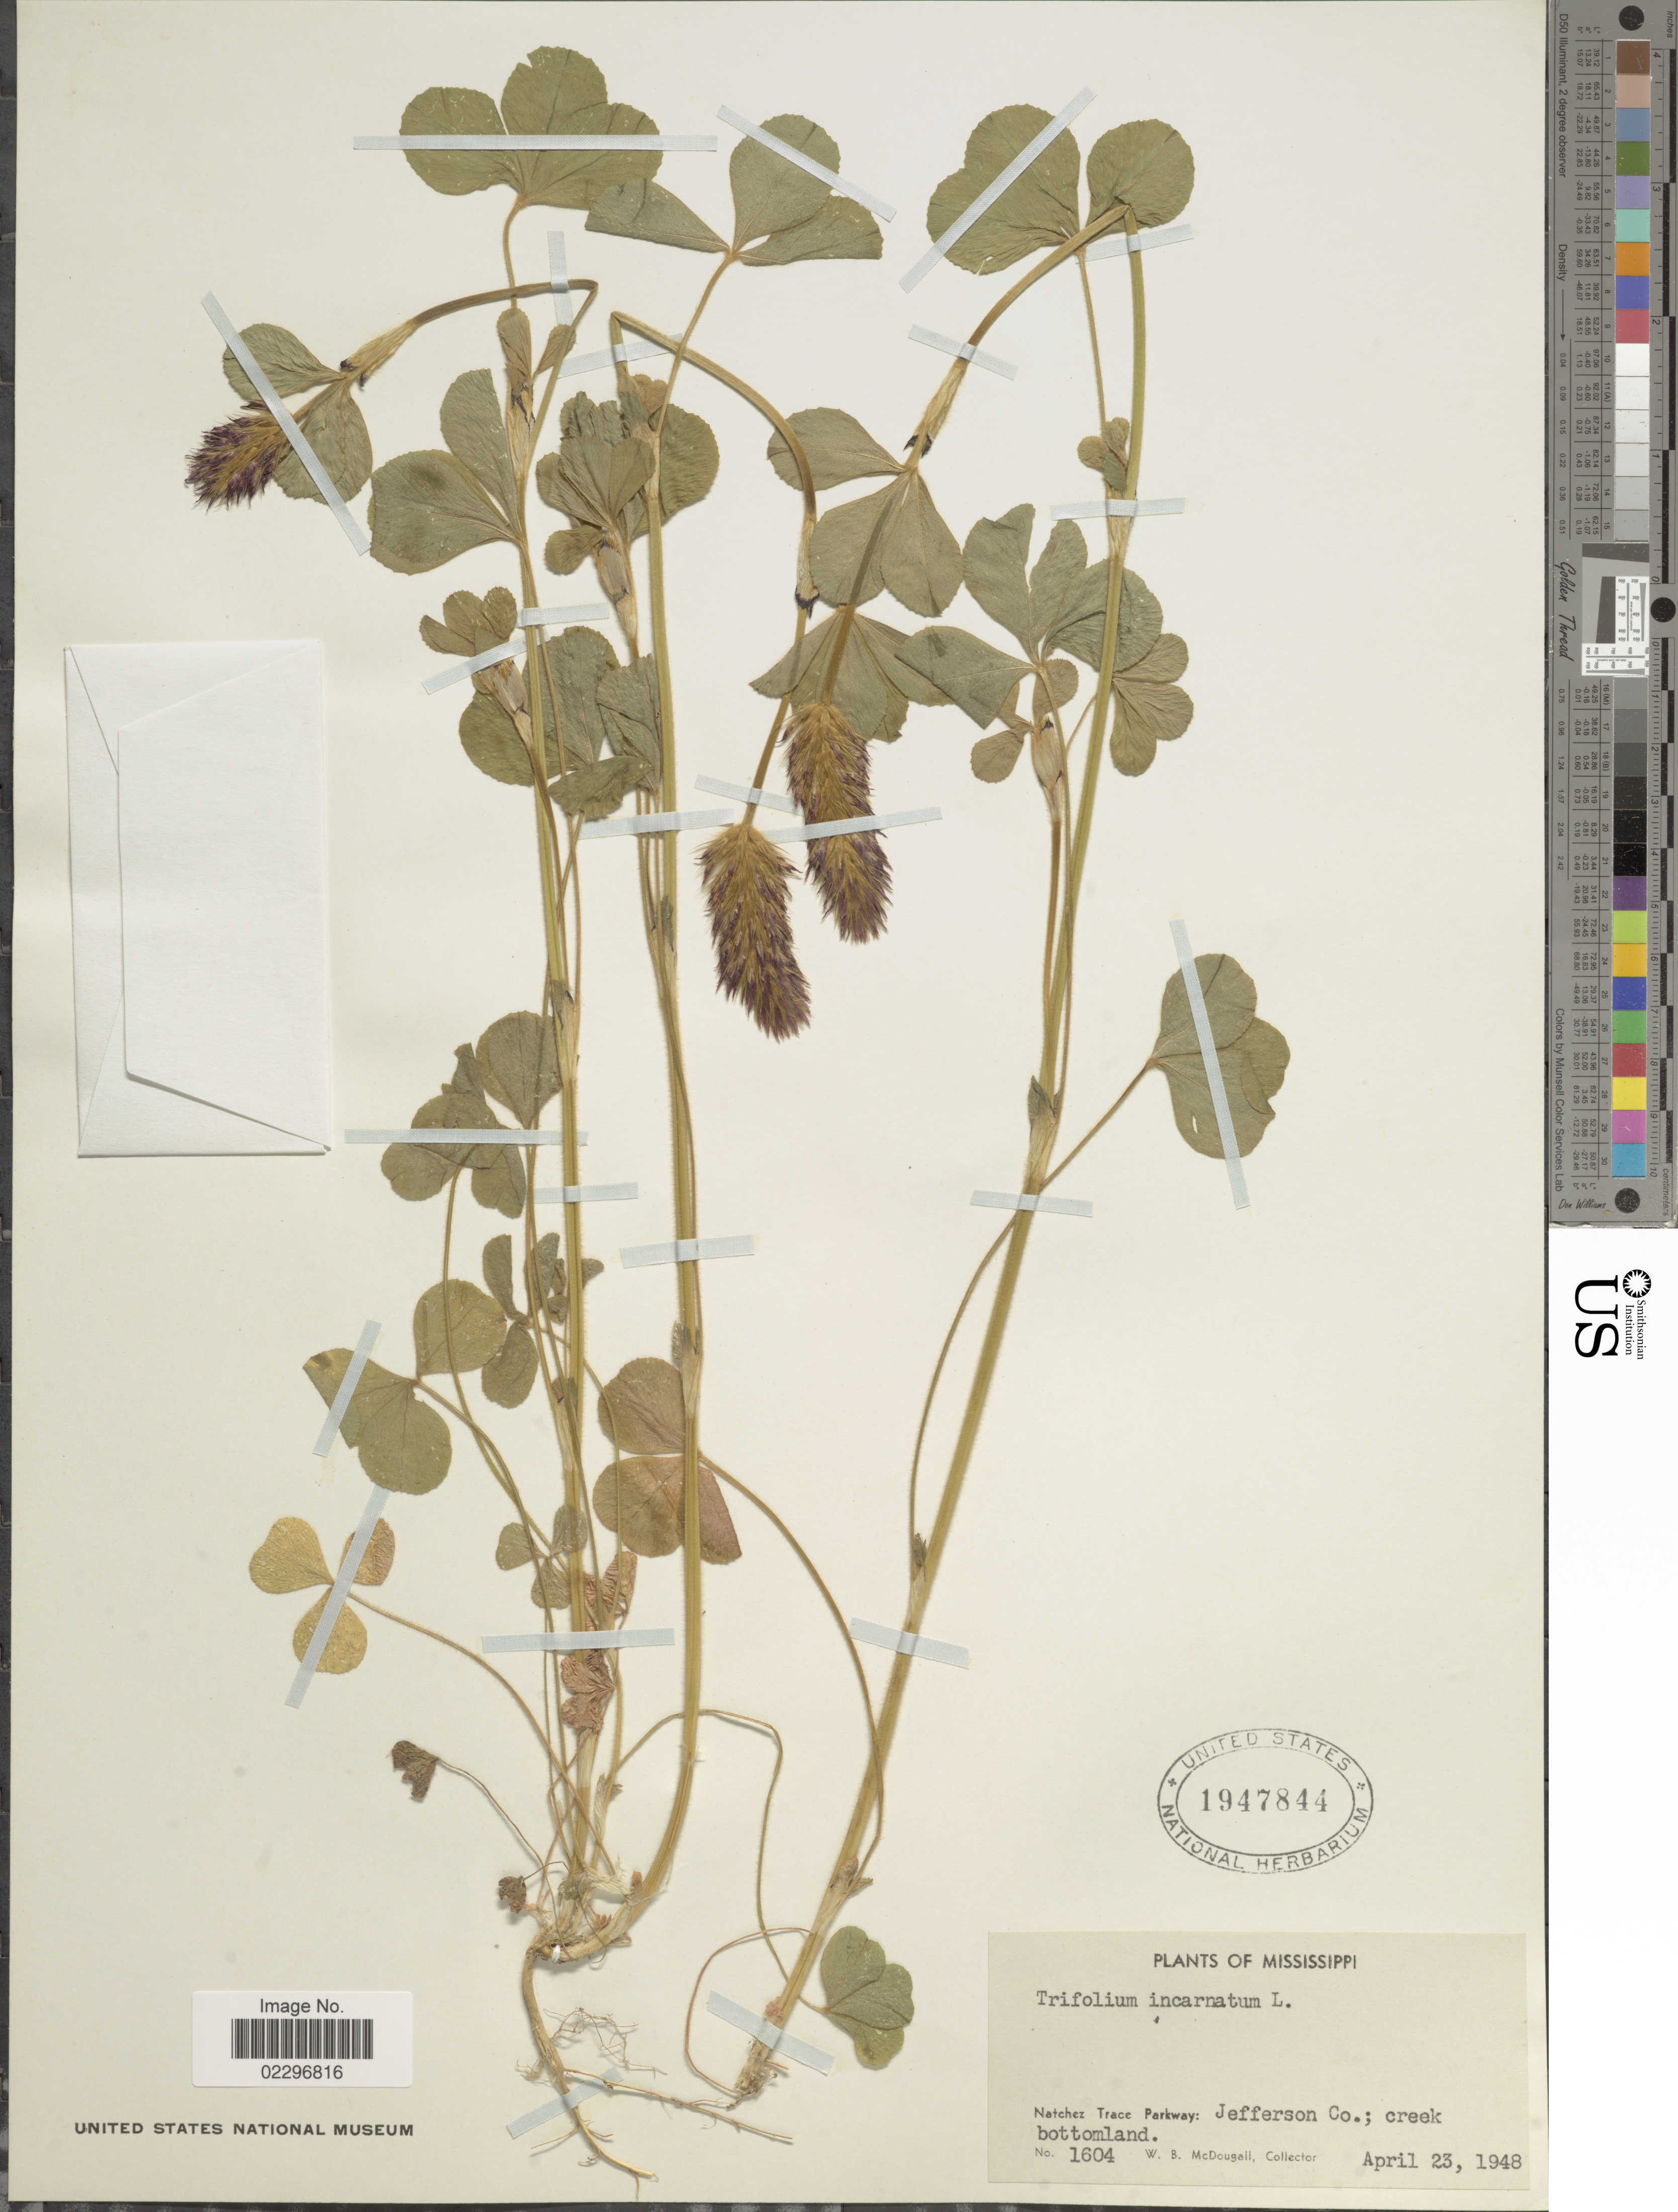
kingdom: Plantae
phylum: Tracheophyta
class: Magnoliopsida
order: Fabales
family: Fabaceae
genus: Trifolium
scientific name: Trifolium incarnatum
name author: L.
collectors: W. B. McDougall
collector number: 1604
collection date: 1948-04-23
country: United States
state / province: Mississippi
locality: Natchez Trace Parkway: Jefferson Co.; creek bottomland.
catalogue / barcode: US 1947844